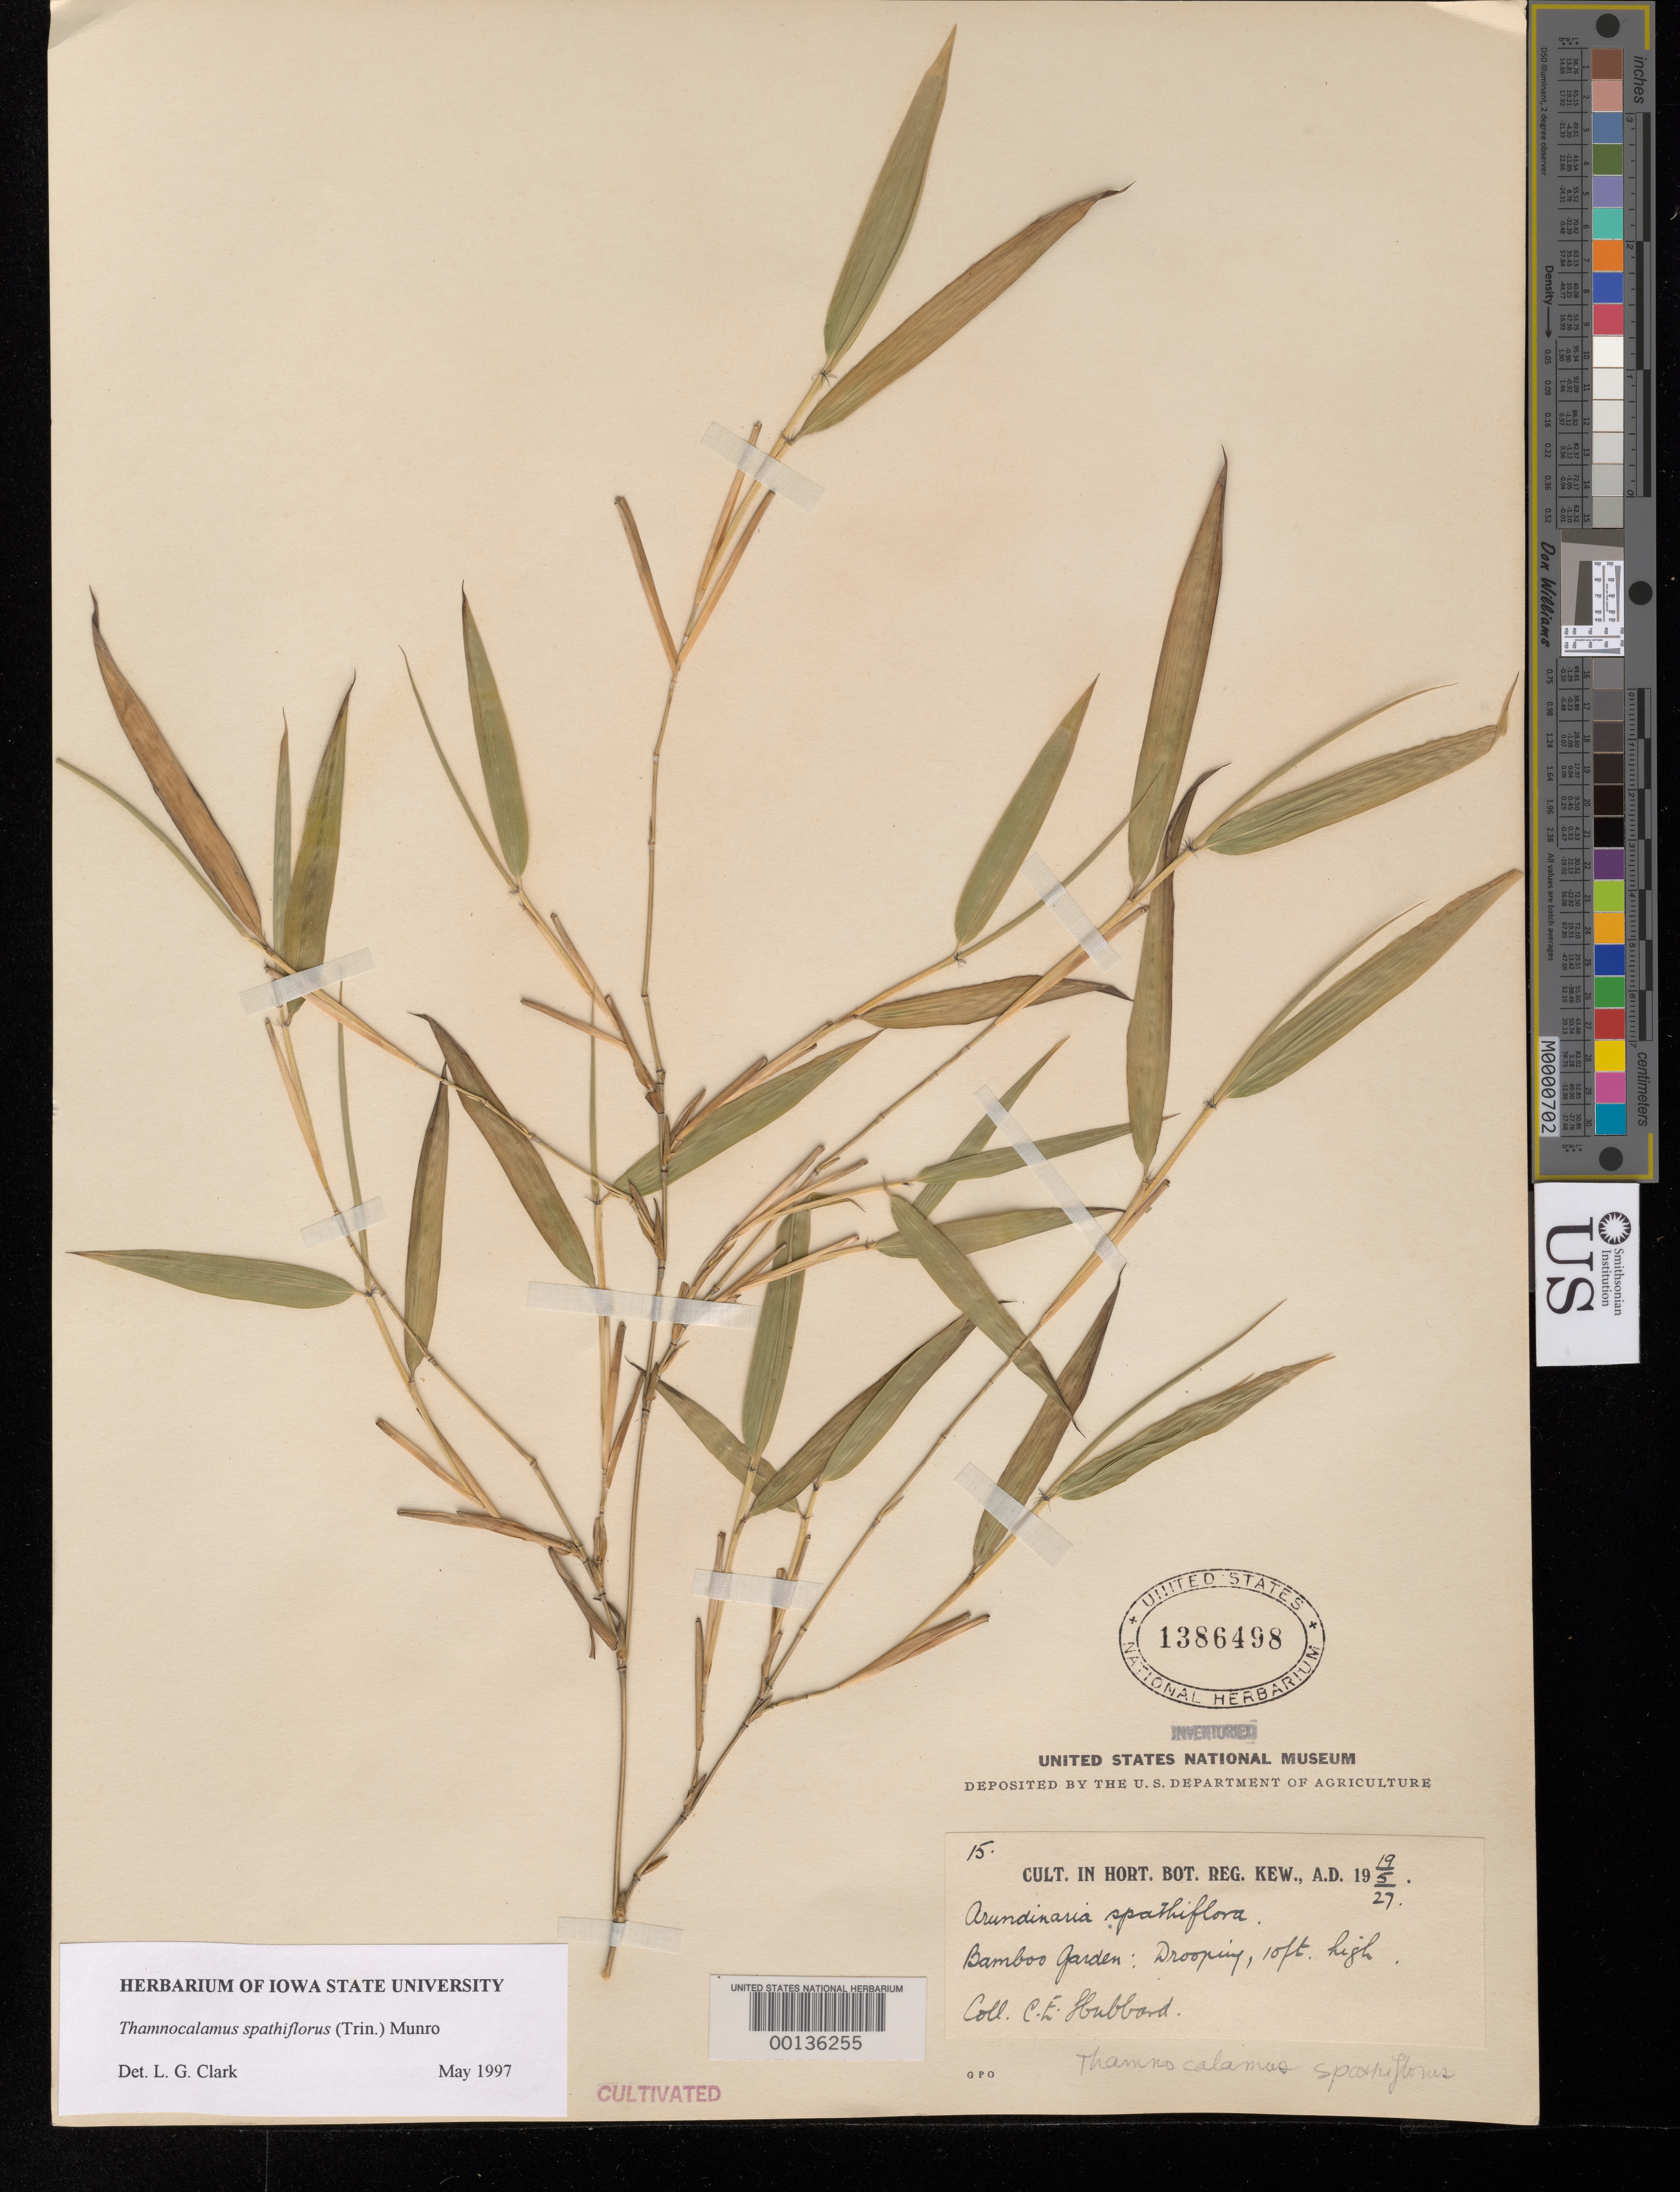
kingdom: Plantae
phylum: Tracheophyta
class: Liliopsida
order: Poales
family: Poaceae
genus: Thamnocalamus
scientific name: Thamnocalamus spathiflorus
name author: (Trin.) Munro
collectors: C. E. Hubbard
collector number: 15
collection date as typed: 19 May 1927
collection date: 1927-05-19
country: United Kingdom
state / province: England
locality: Kew, bg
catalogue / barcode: US 1386498